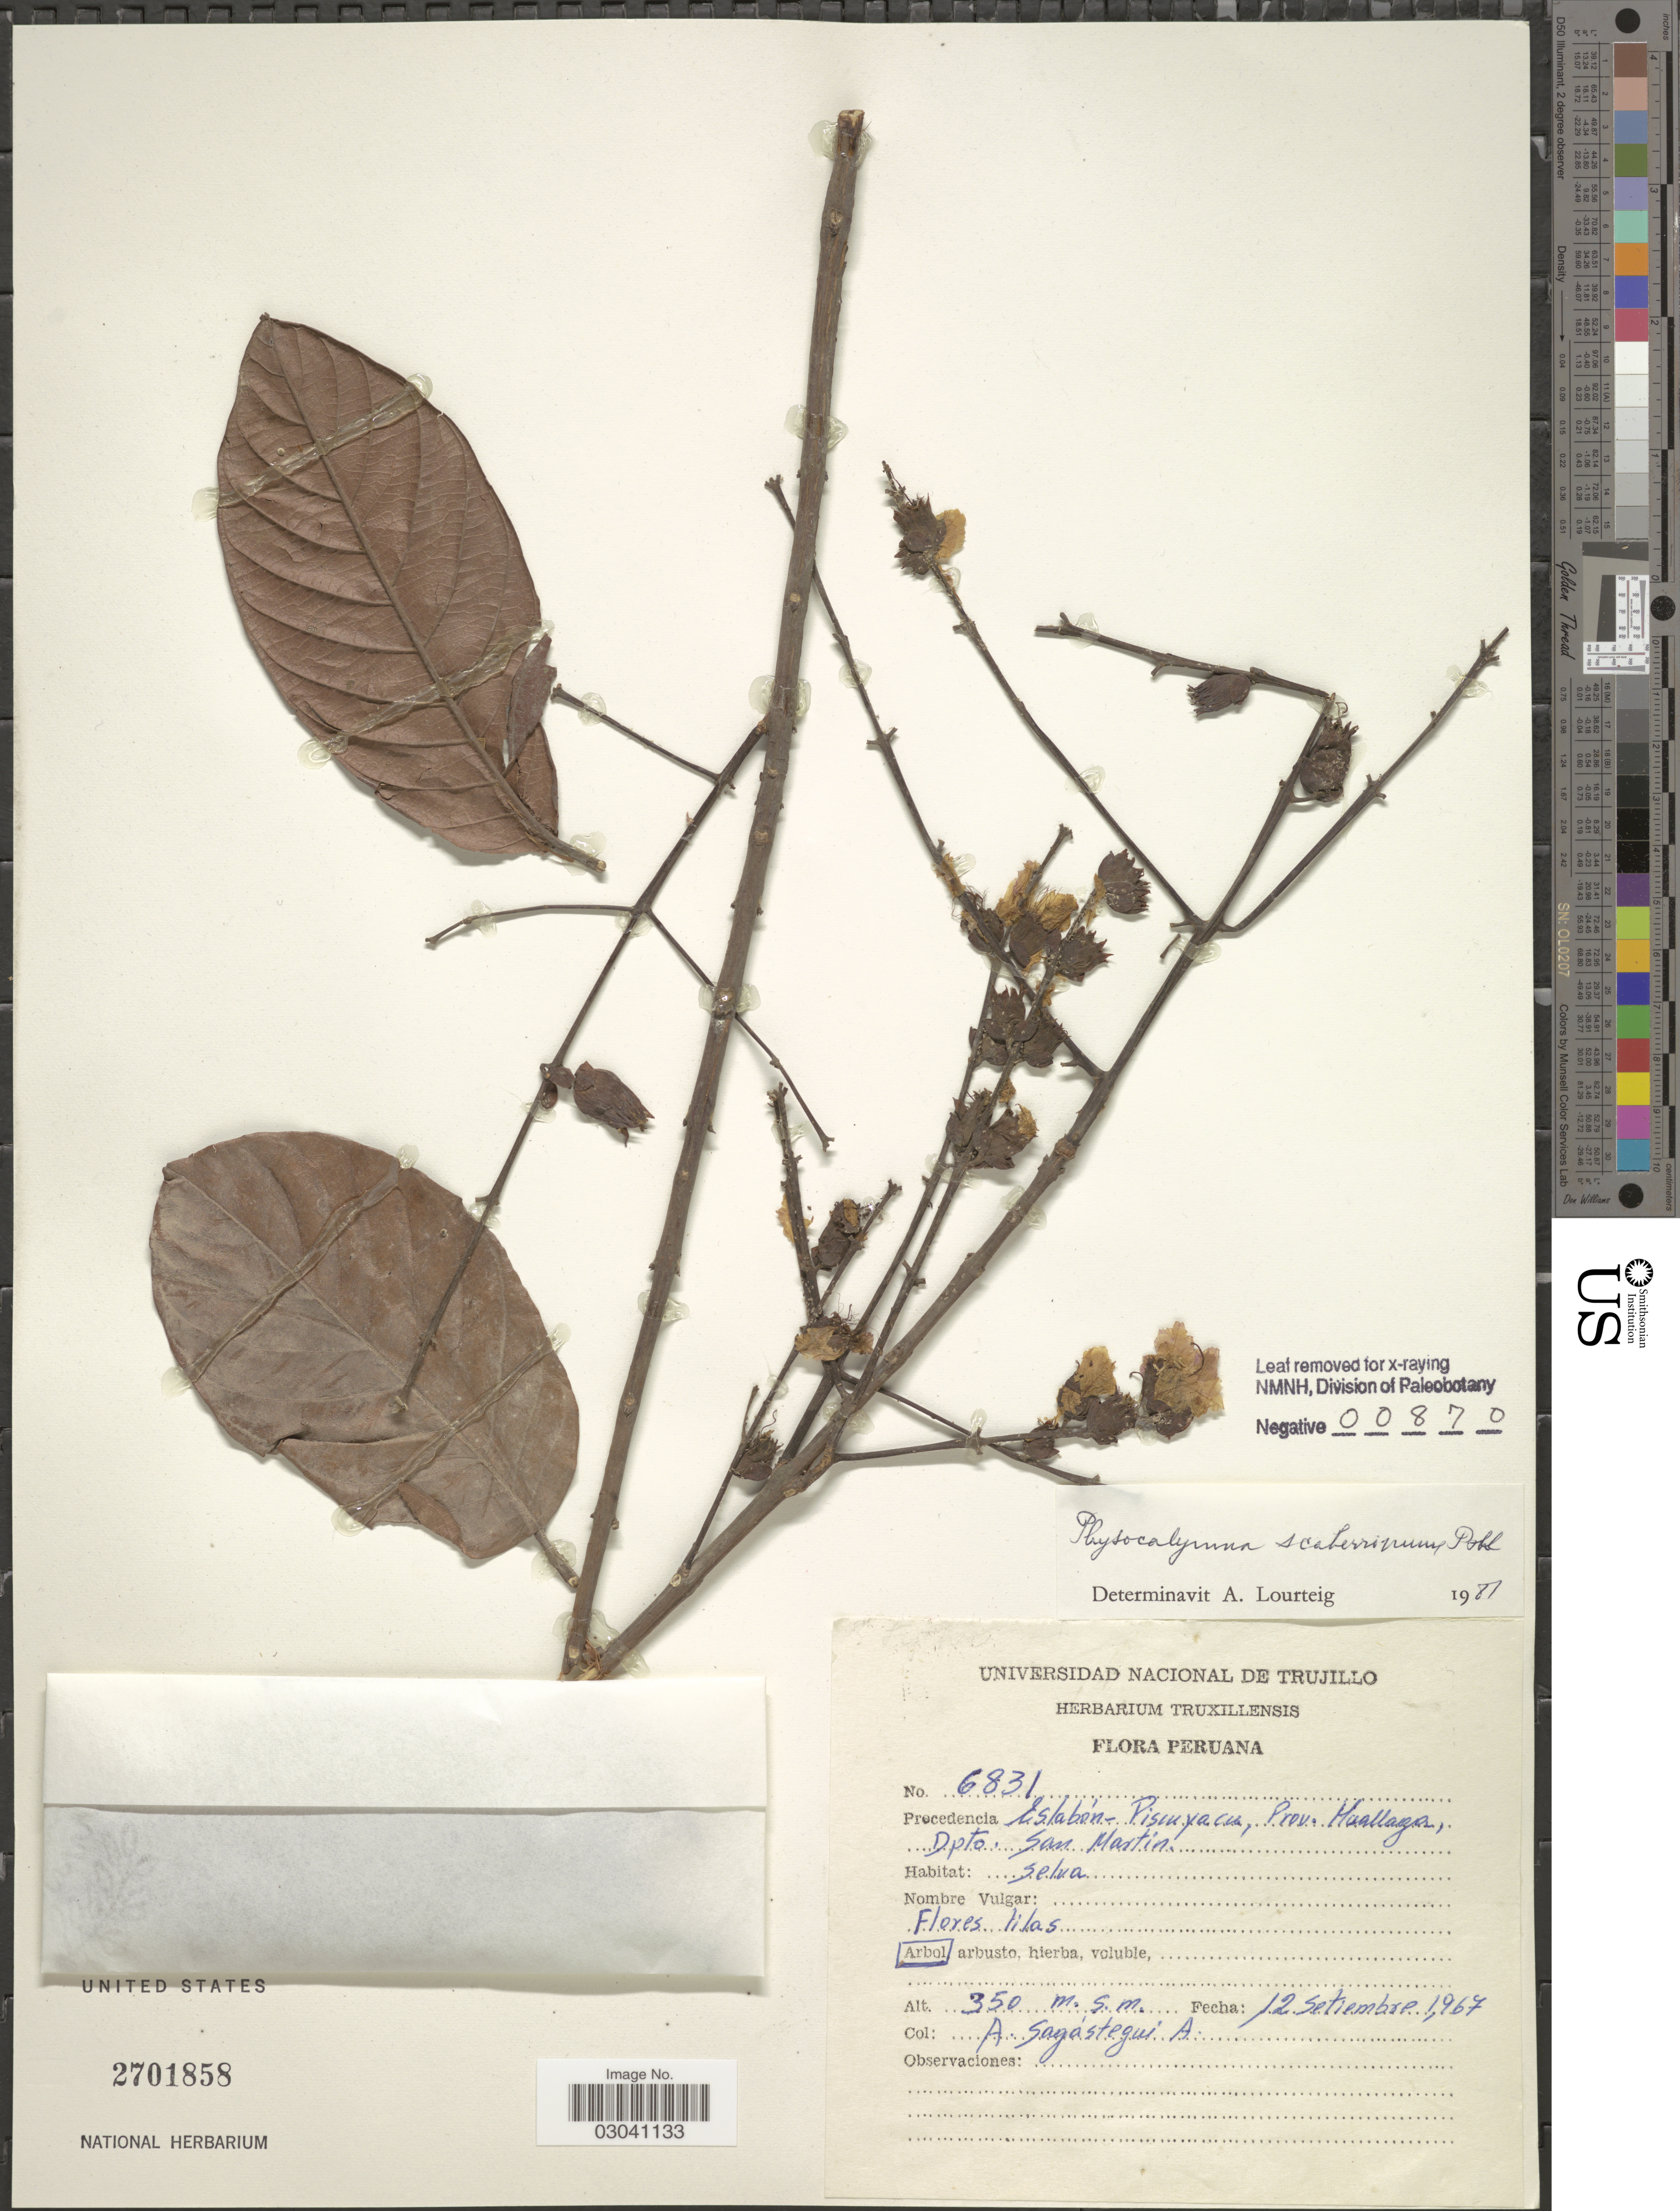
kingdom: Plantae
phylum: Tracheophyta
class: Magnoliopsida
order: Myrtales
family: Lythraceae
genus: Physocalymma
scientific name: Physocalymma scaberrimum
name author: Pohl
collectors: A. Sagástegui A.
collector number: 6831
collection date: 1967-09-12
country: Peru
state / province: San Martín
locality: Procedencia Estabán-Piscuyacu, Prov. Huallaga, Dpto. San Martin.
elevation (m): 350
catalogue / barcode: US 2701858